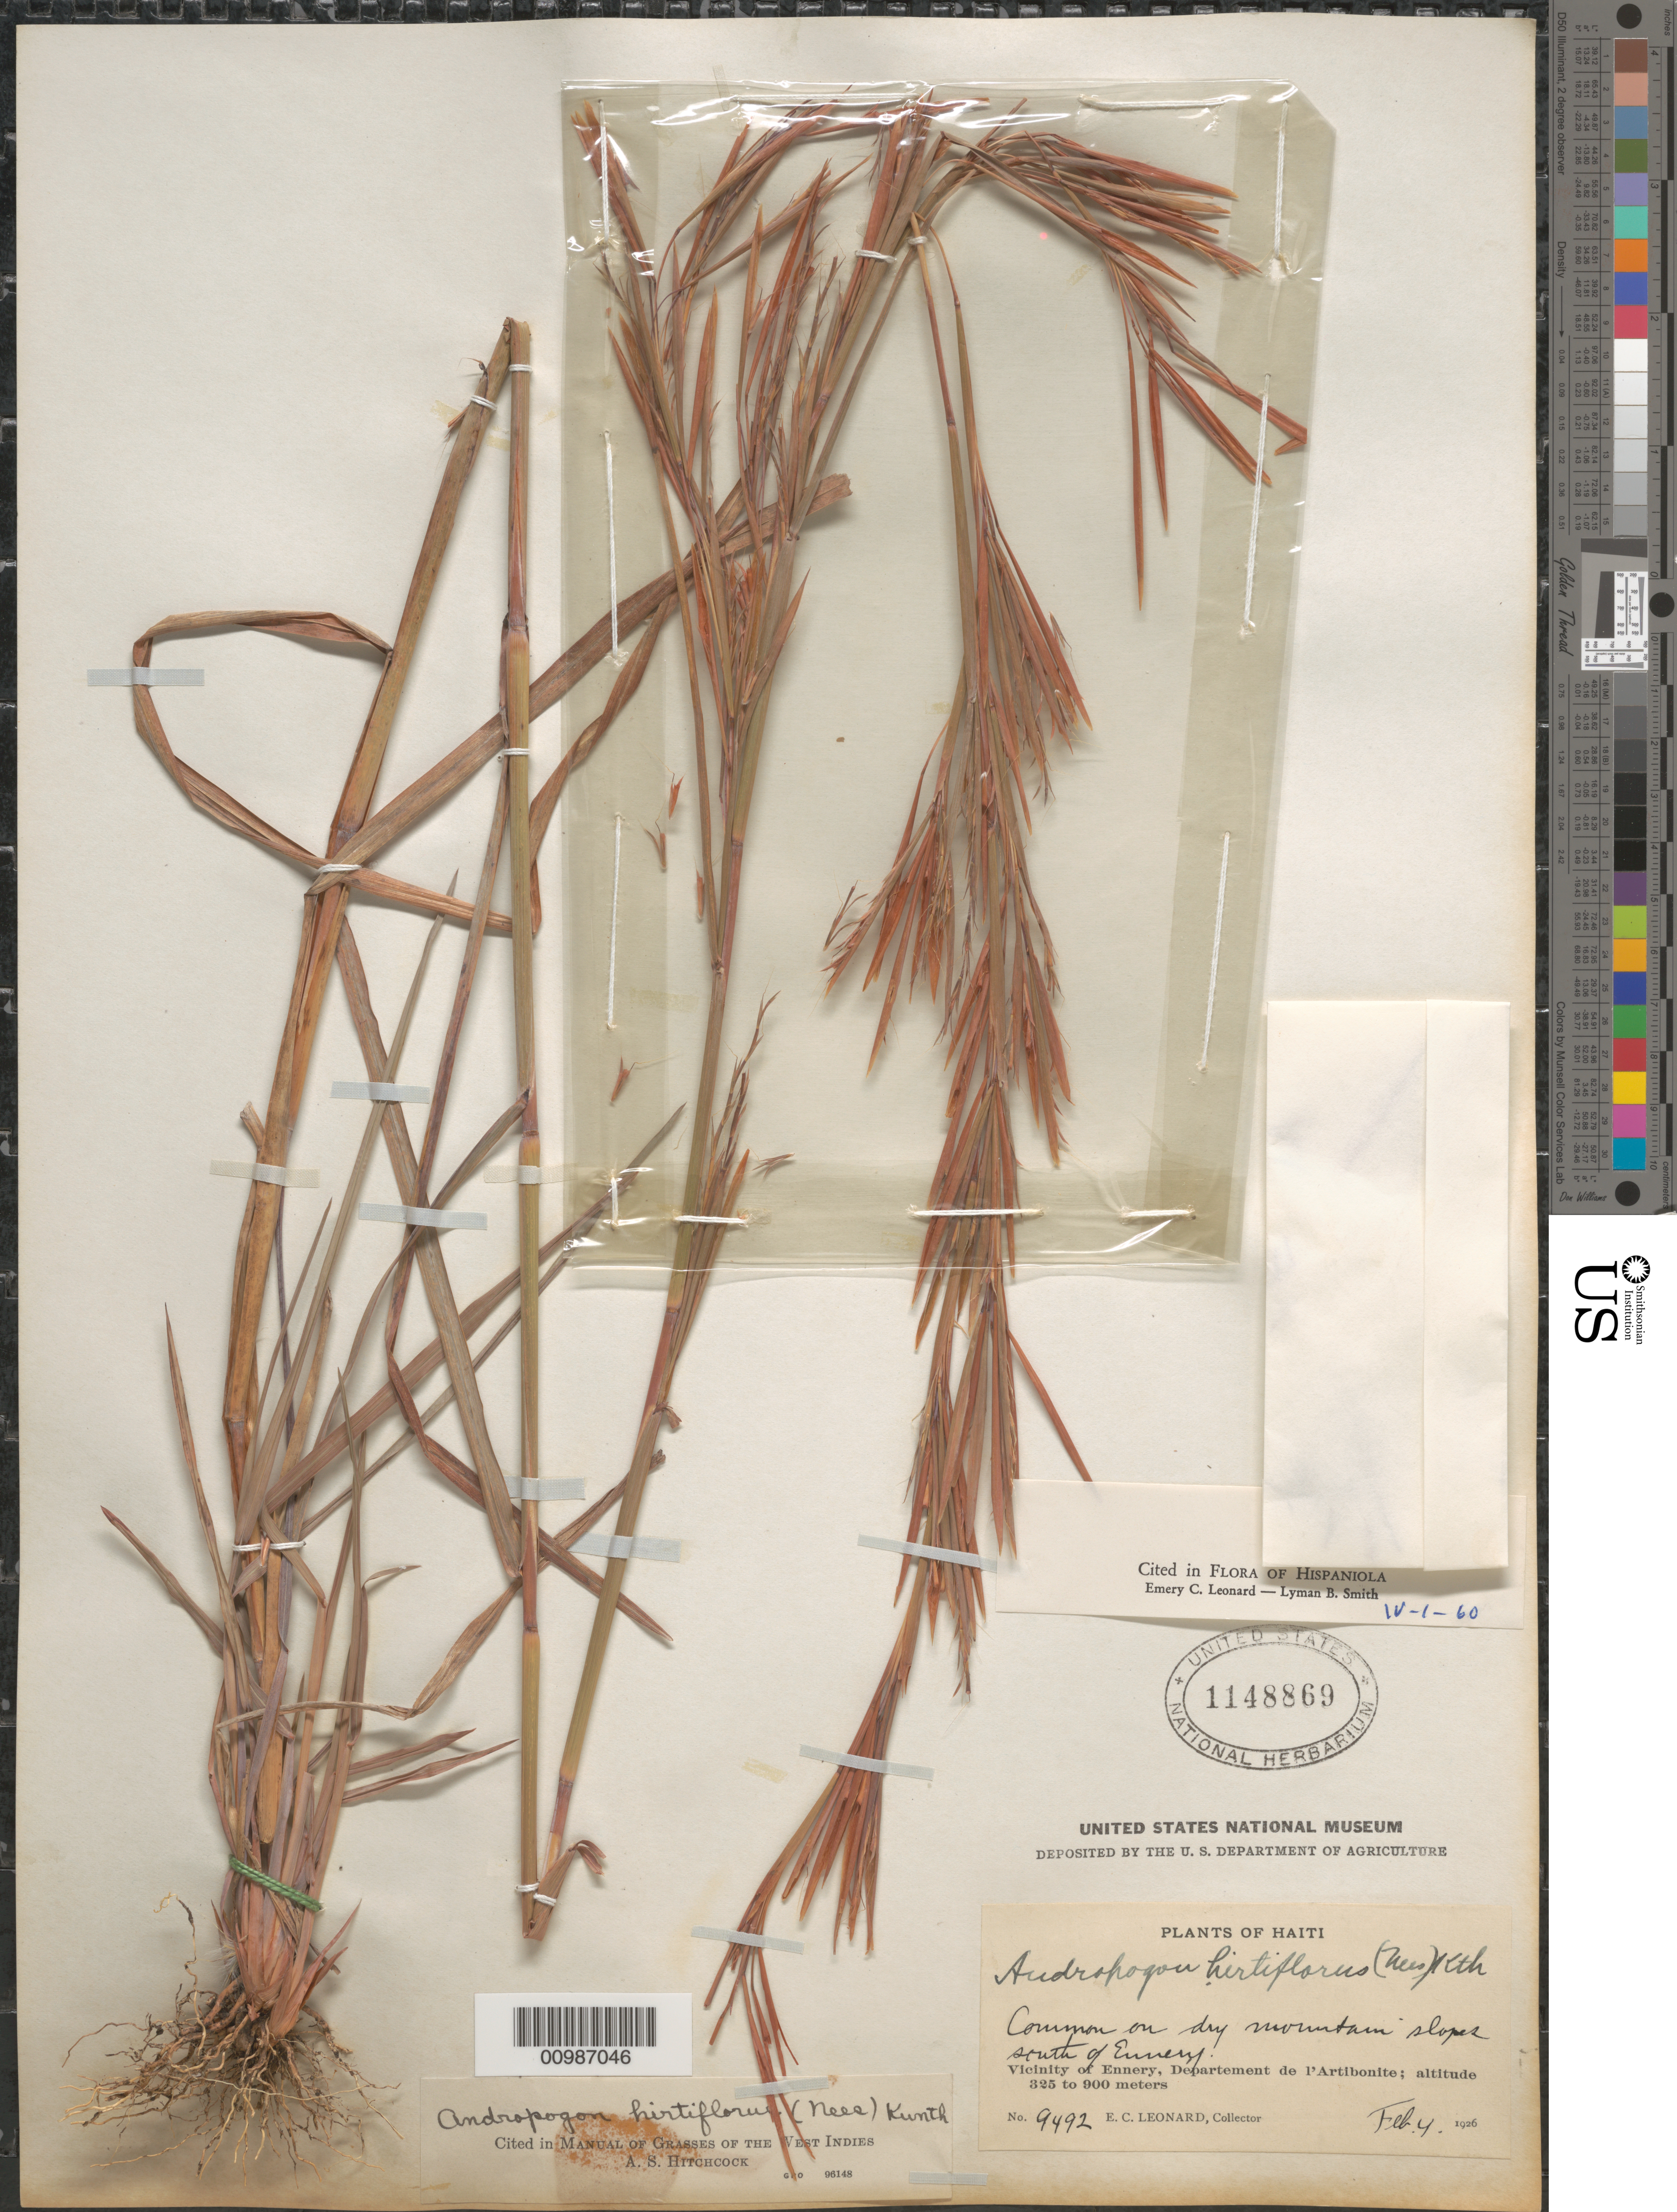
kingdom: Plantae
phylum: Tracheophyta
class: Liliopsida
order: Poales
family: Poaceae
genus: Andropogon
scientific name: Andropogon hirtiflorus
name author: (Nees) Kunth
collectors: E. C. Leonard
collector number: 9492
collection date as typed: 04 Feb 1926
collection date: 1926-02-04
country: Haiti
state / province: Artibonite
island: Hispaniola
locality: Vicinity of Ennery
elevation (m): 325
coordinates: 0 N, 0 E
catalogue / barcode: US 1148869